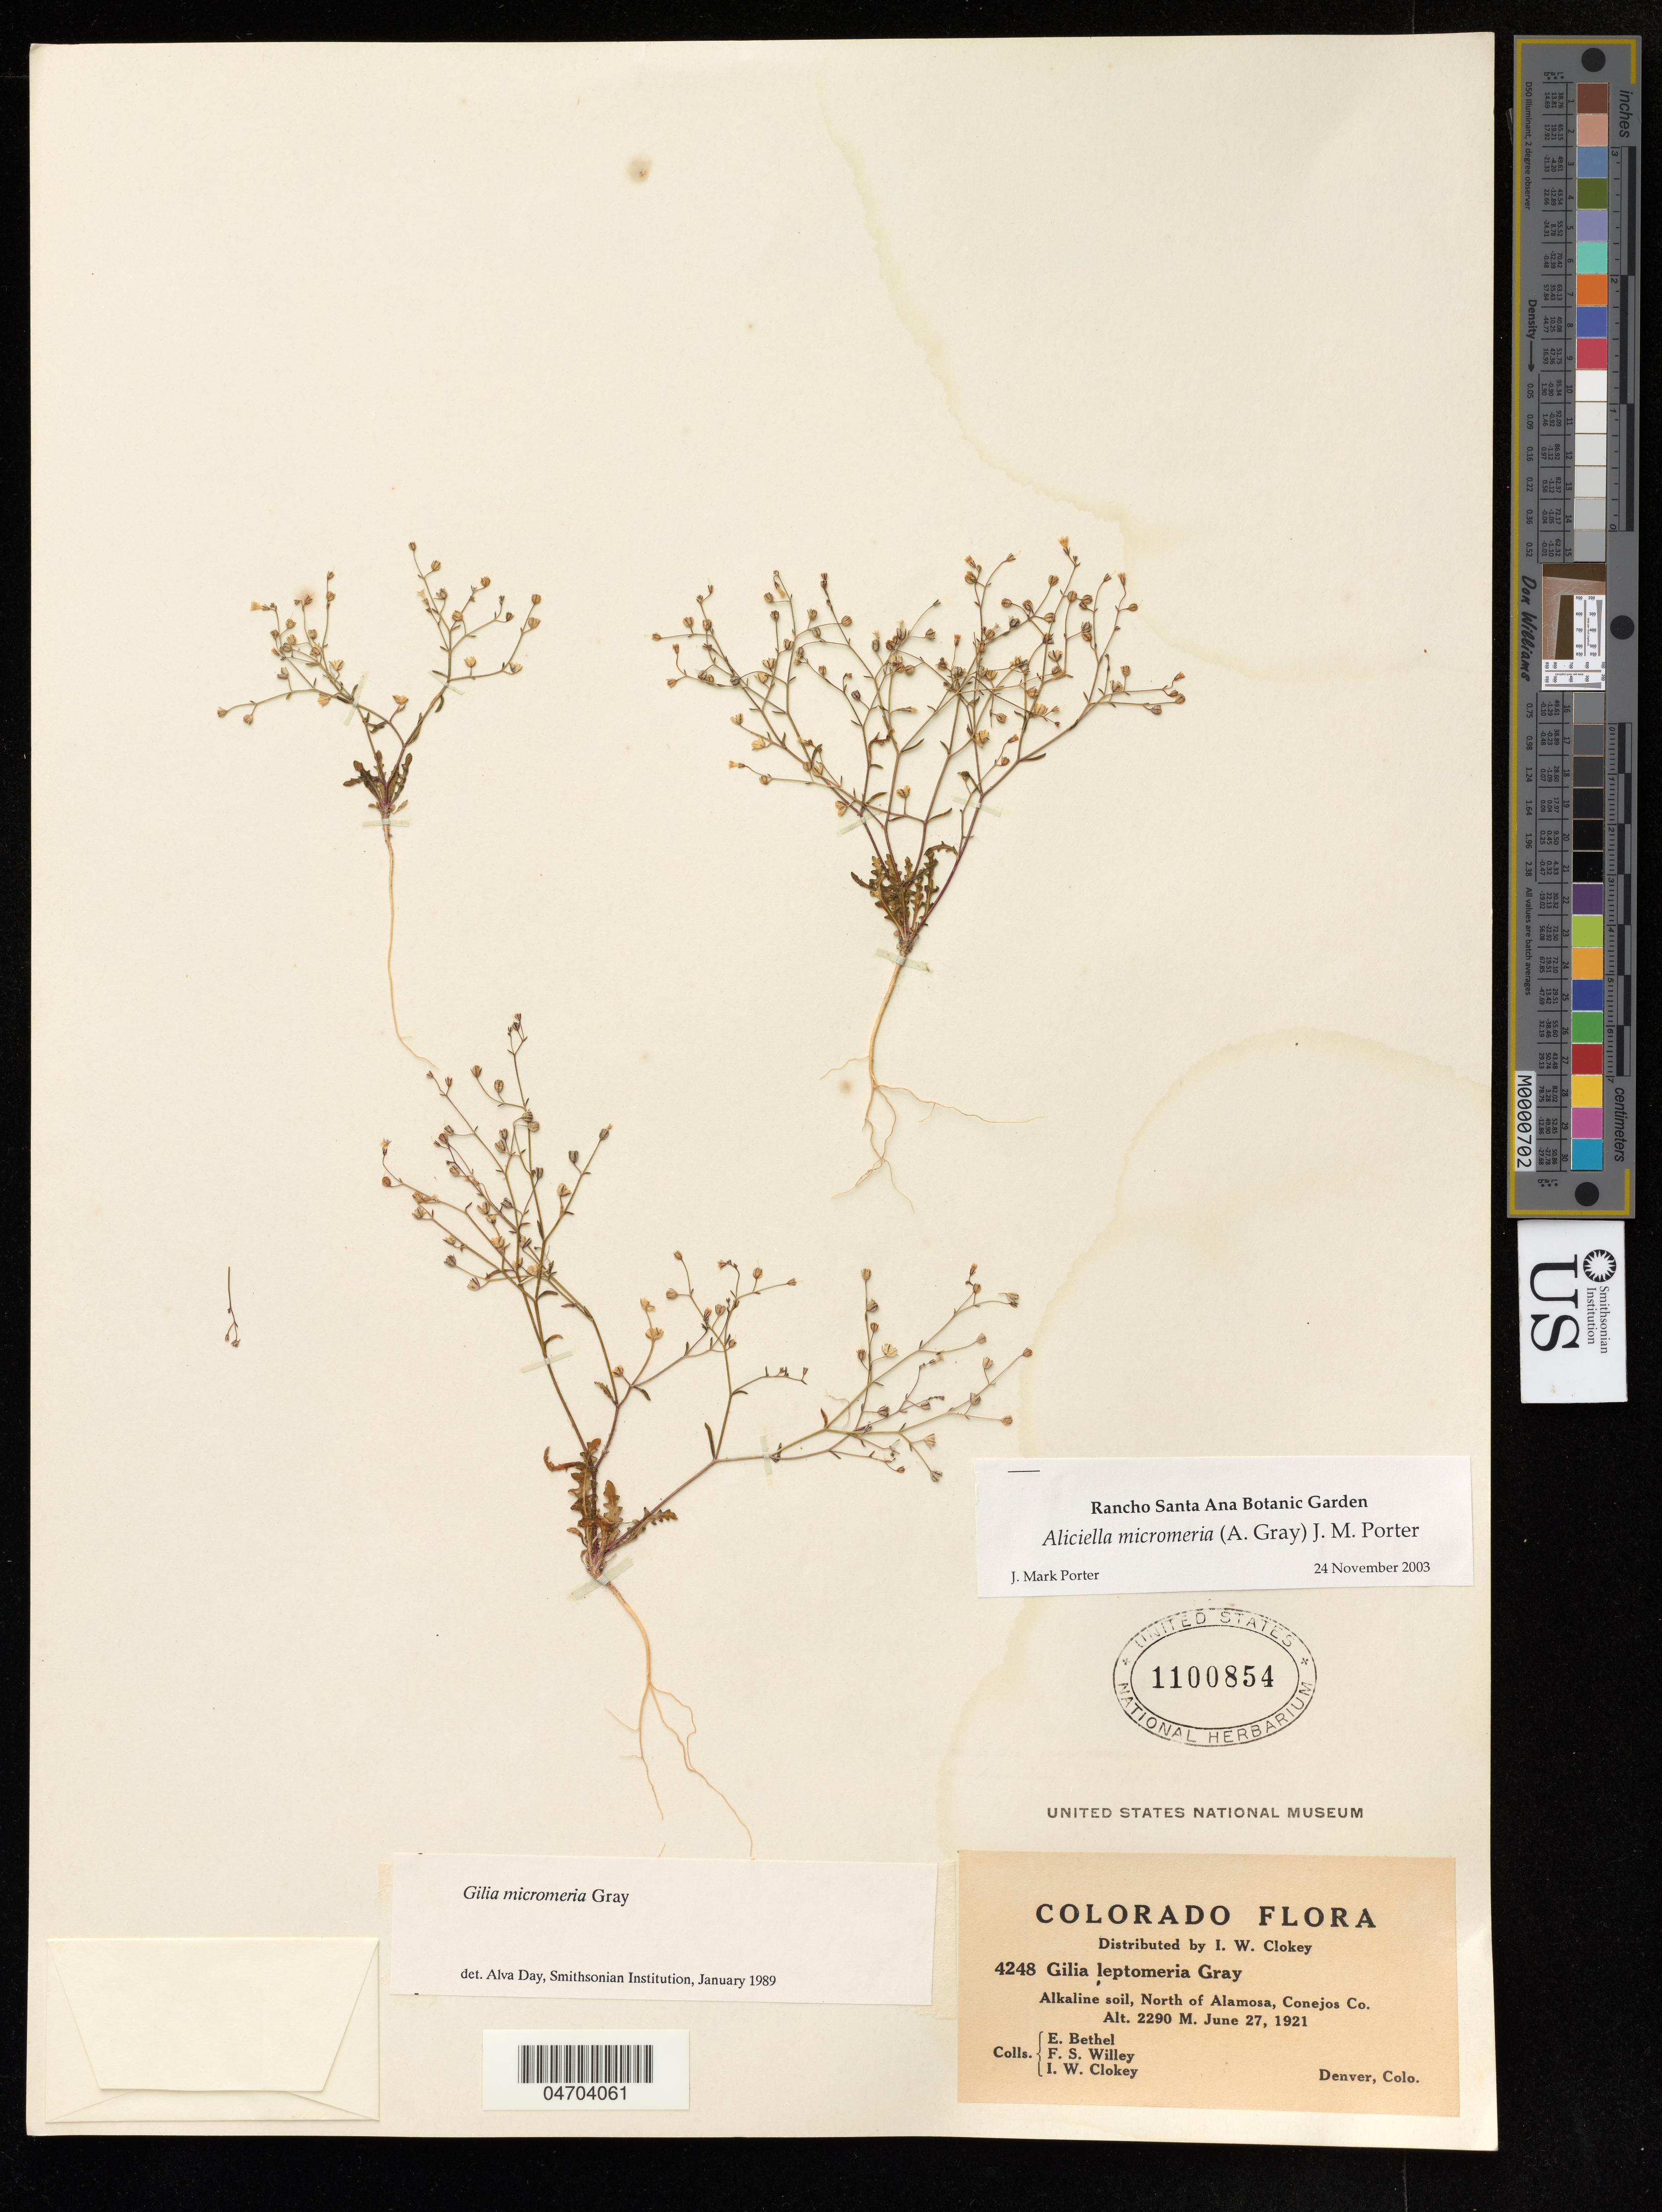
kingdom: Plantae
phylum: Tracheophyta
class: Magnoliopsida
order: Ericales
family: Polemoniaceae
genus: Aliciella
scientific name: Aliciella micromeria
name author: (A. Gray) J.M. Porter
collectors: E. Bethel, F. Willey & I. W. Clokey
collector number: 4248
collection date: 1921-06-27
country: United States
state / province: Colorado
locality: Alkaline soil, North of Alamosa, Conejos Co.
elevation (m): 2290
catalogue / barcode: US 1100854